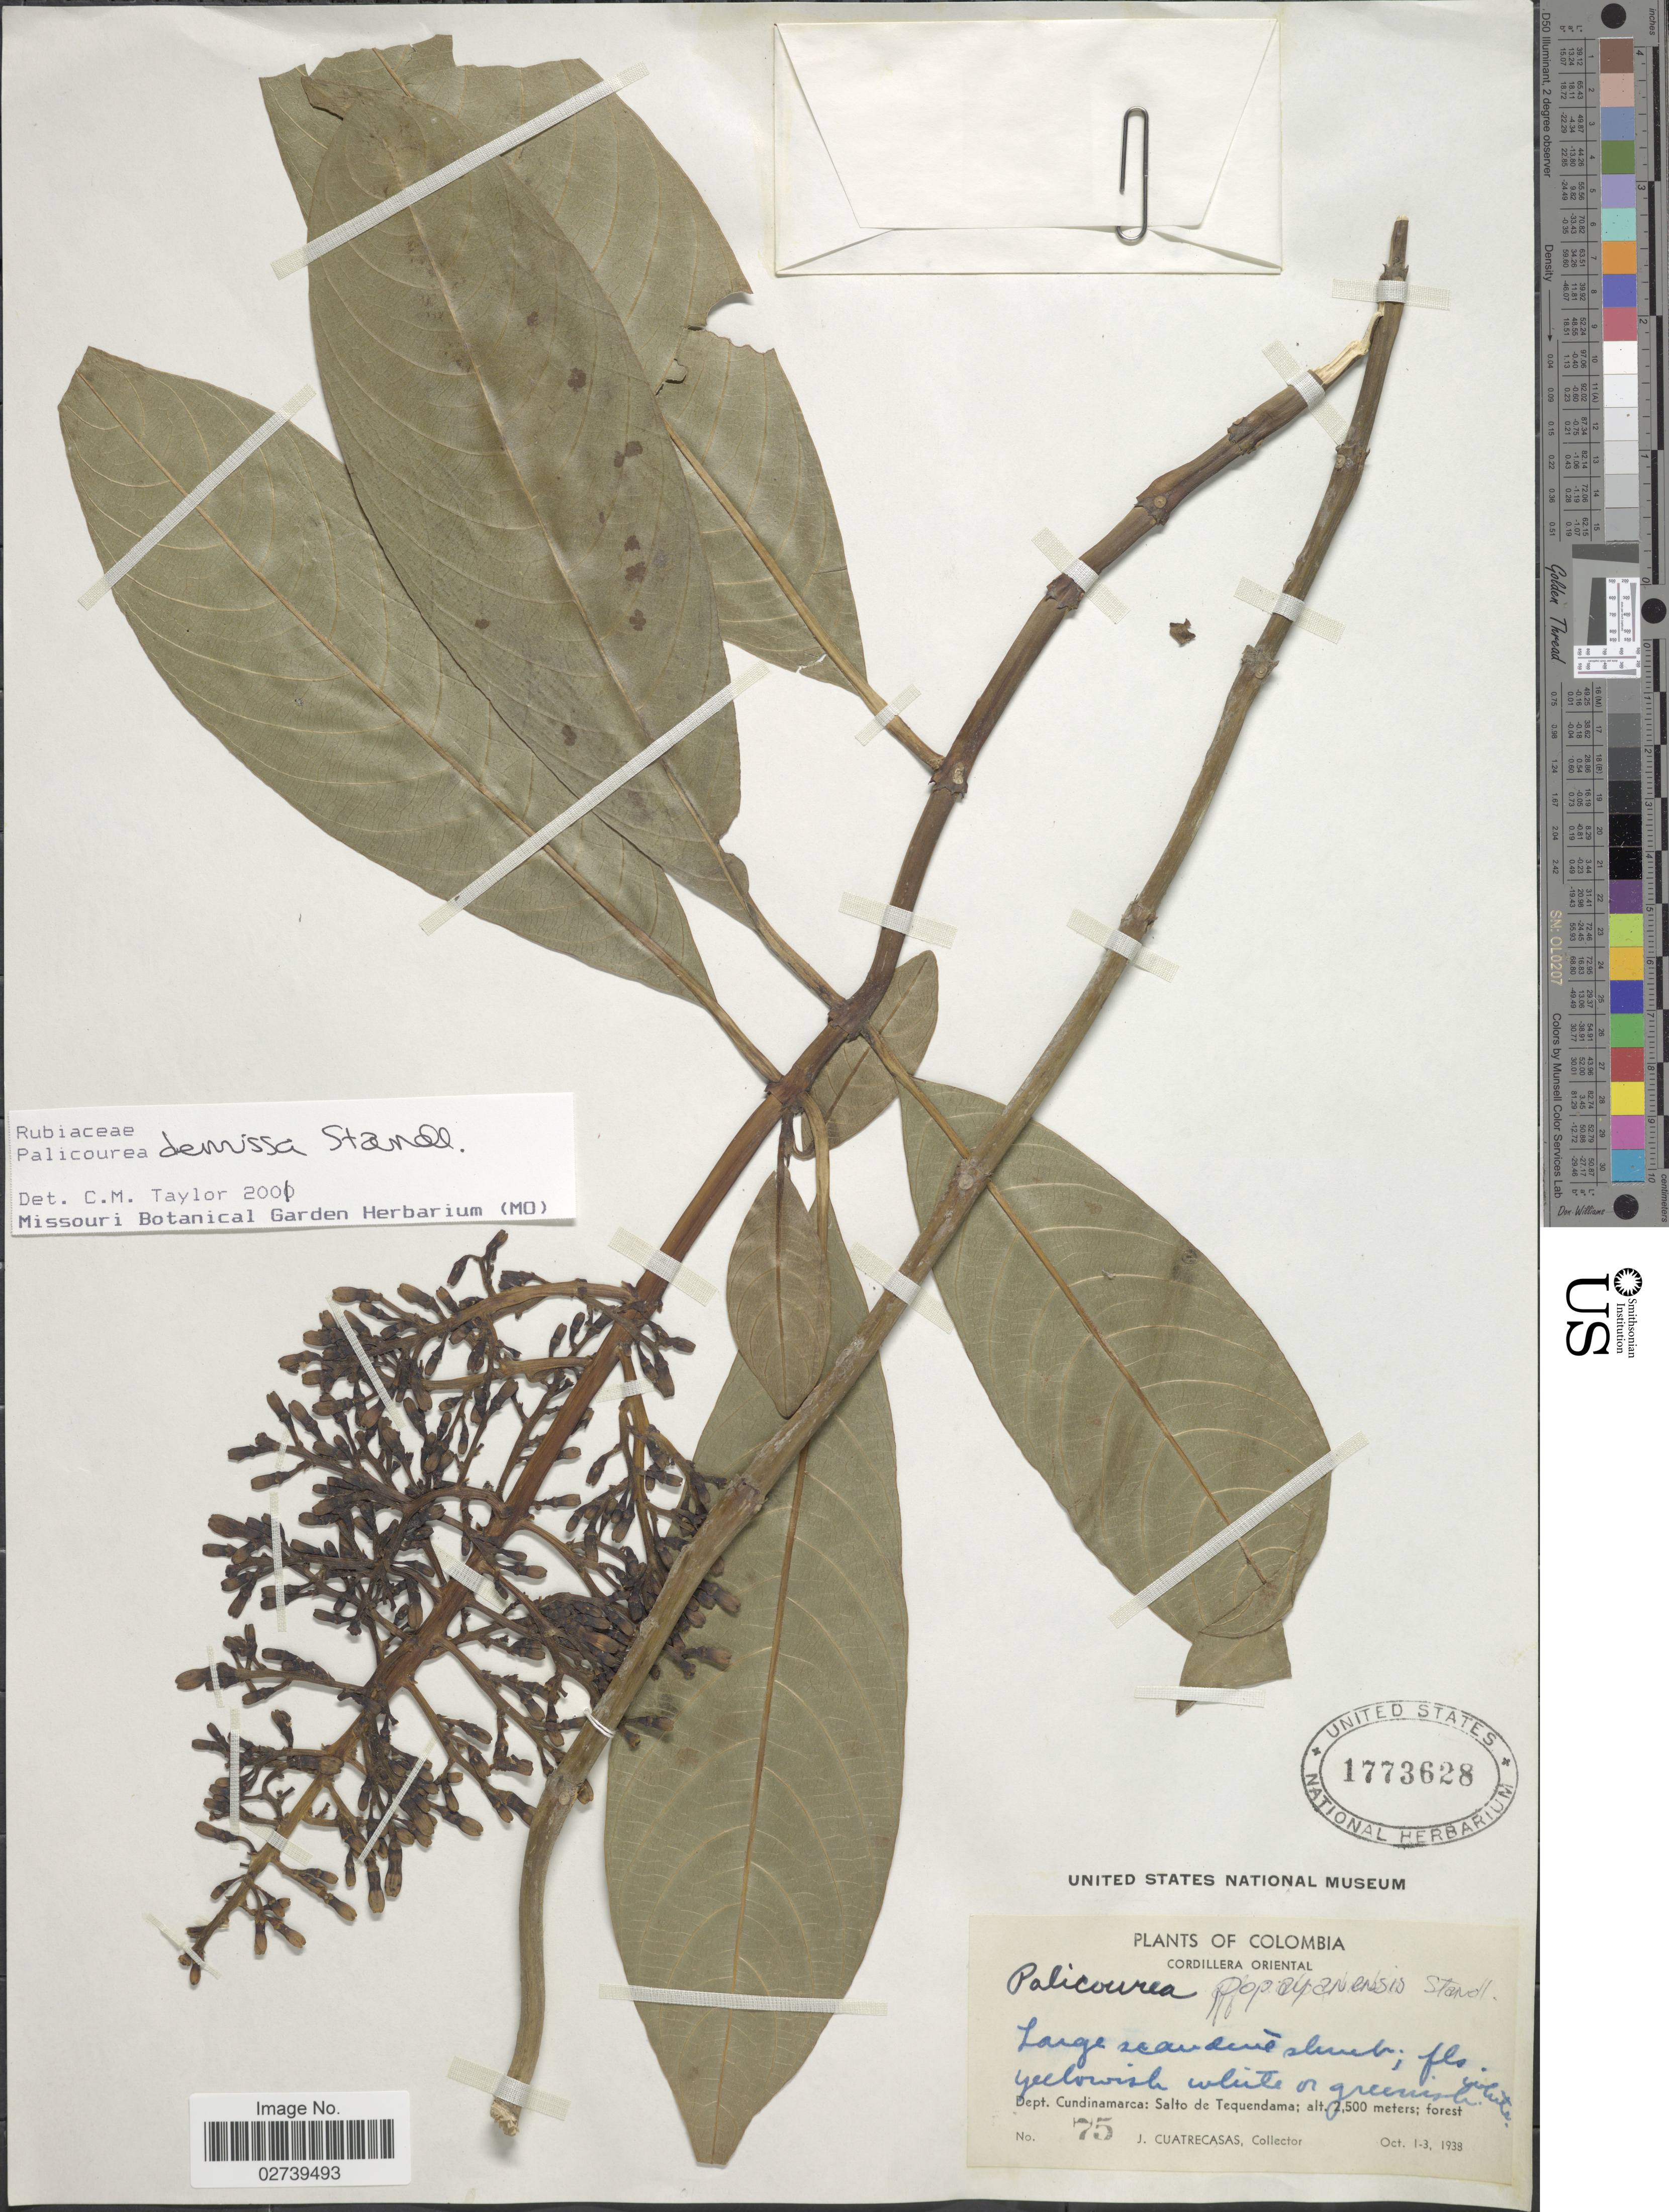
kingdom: Plantae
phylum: Tracheophyta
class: Magnoliopsida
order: Gentianales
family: Rubiaceae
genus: Palicourea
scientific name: Palicourea demissa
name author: Standl.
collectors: J. Cuatrecasas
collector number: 75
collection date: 1938-10-01/1938-10-03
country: Colombia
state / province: Cundinamarca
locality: Salto de Tequendama, Cordillera Oriental.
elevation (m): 2500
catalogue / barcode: US 1773628